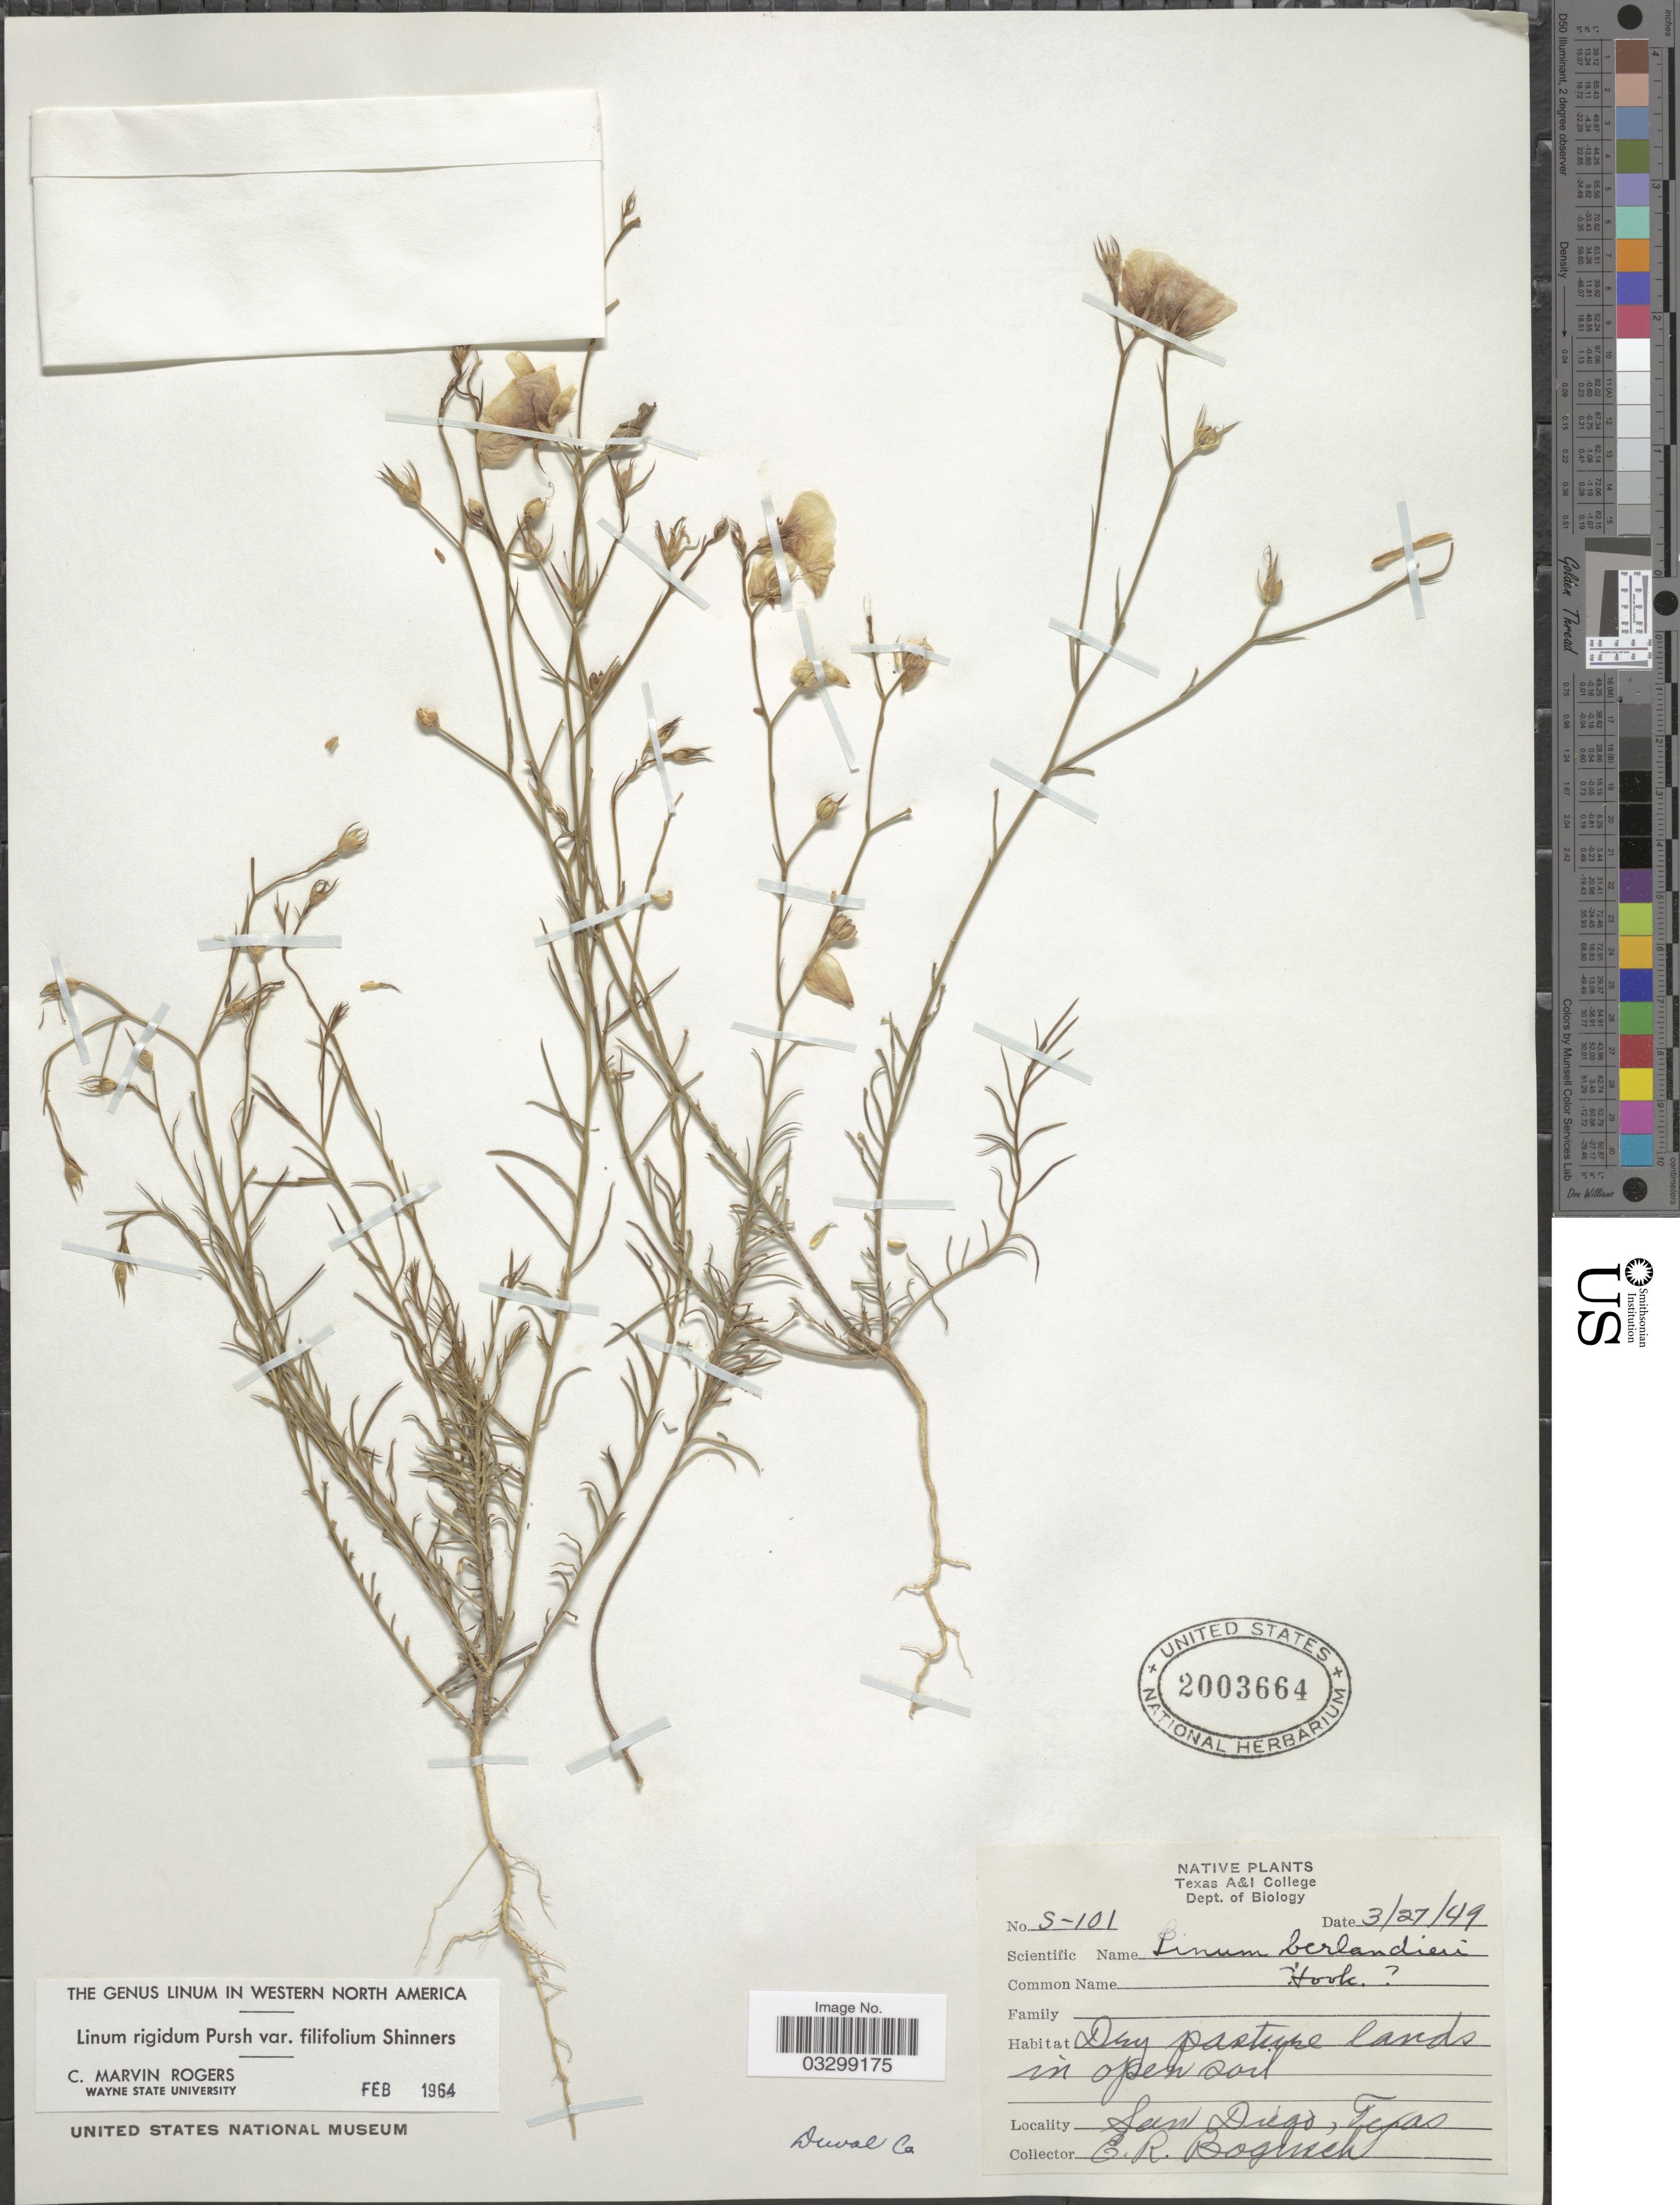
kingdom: Plantae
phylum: Tracheophyta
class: Magnoliopsida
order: Malpighiales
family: Linaceae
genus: Linum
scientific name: Linum rigidum var. filifolium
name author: Pursh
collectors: E. Bogusch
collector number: S-101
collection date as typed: Transcribed d/m/y: 27/3/49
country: United States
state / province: Texas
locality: San Diego. Duval Co.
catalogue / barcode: US 2003664